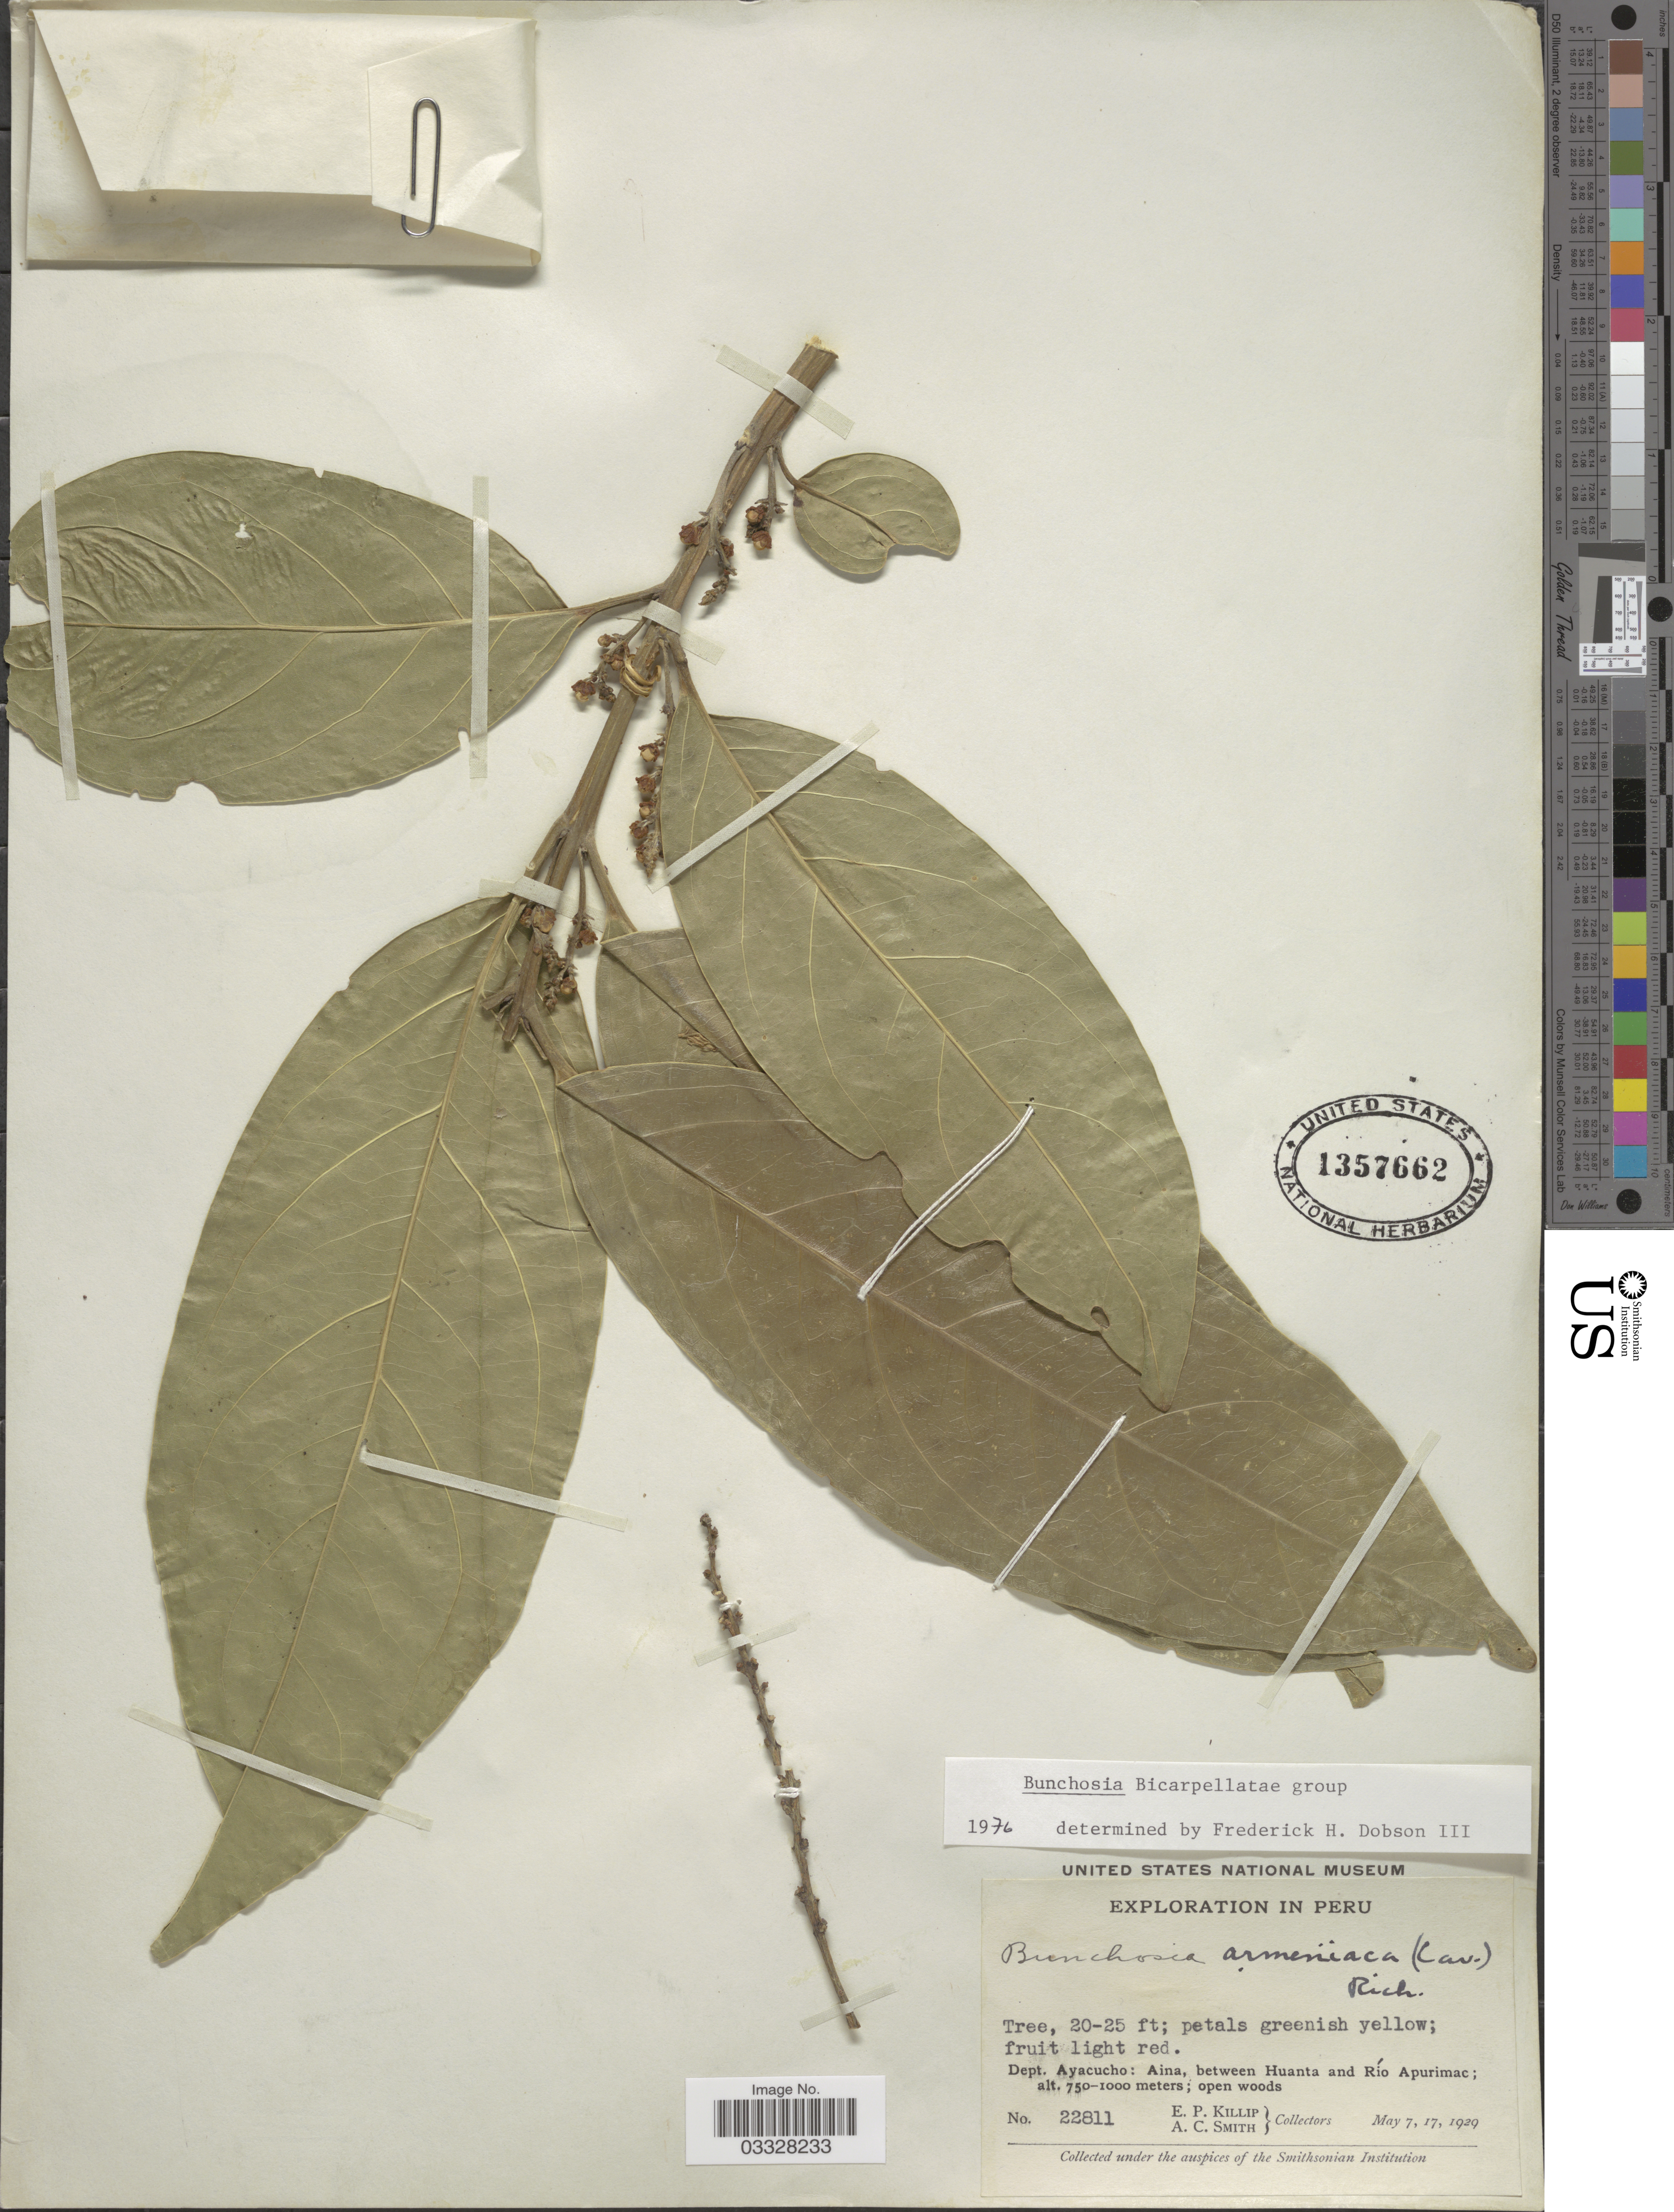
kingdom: Plantae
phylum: Tracheophyta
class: Magnoliopsida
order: Malpighiales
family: Malpighiaceae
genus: Bunchosia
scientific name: Bunchosia armeniaca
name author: (Cav.) DC.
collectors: E. P. Killip & A. C. Smith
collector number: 22811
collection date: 1929-05-07/1929-05-17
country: Peru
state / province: Ayacucho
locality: Dept. Ayacucho: Aina, between Huanta and Río Apurimac.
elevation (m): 750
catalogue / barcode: US 1357662